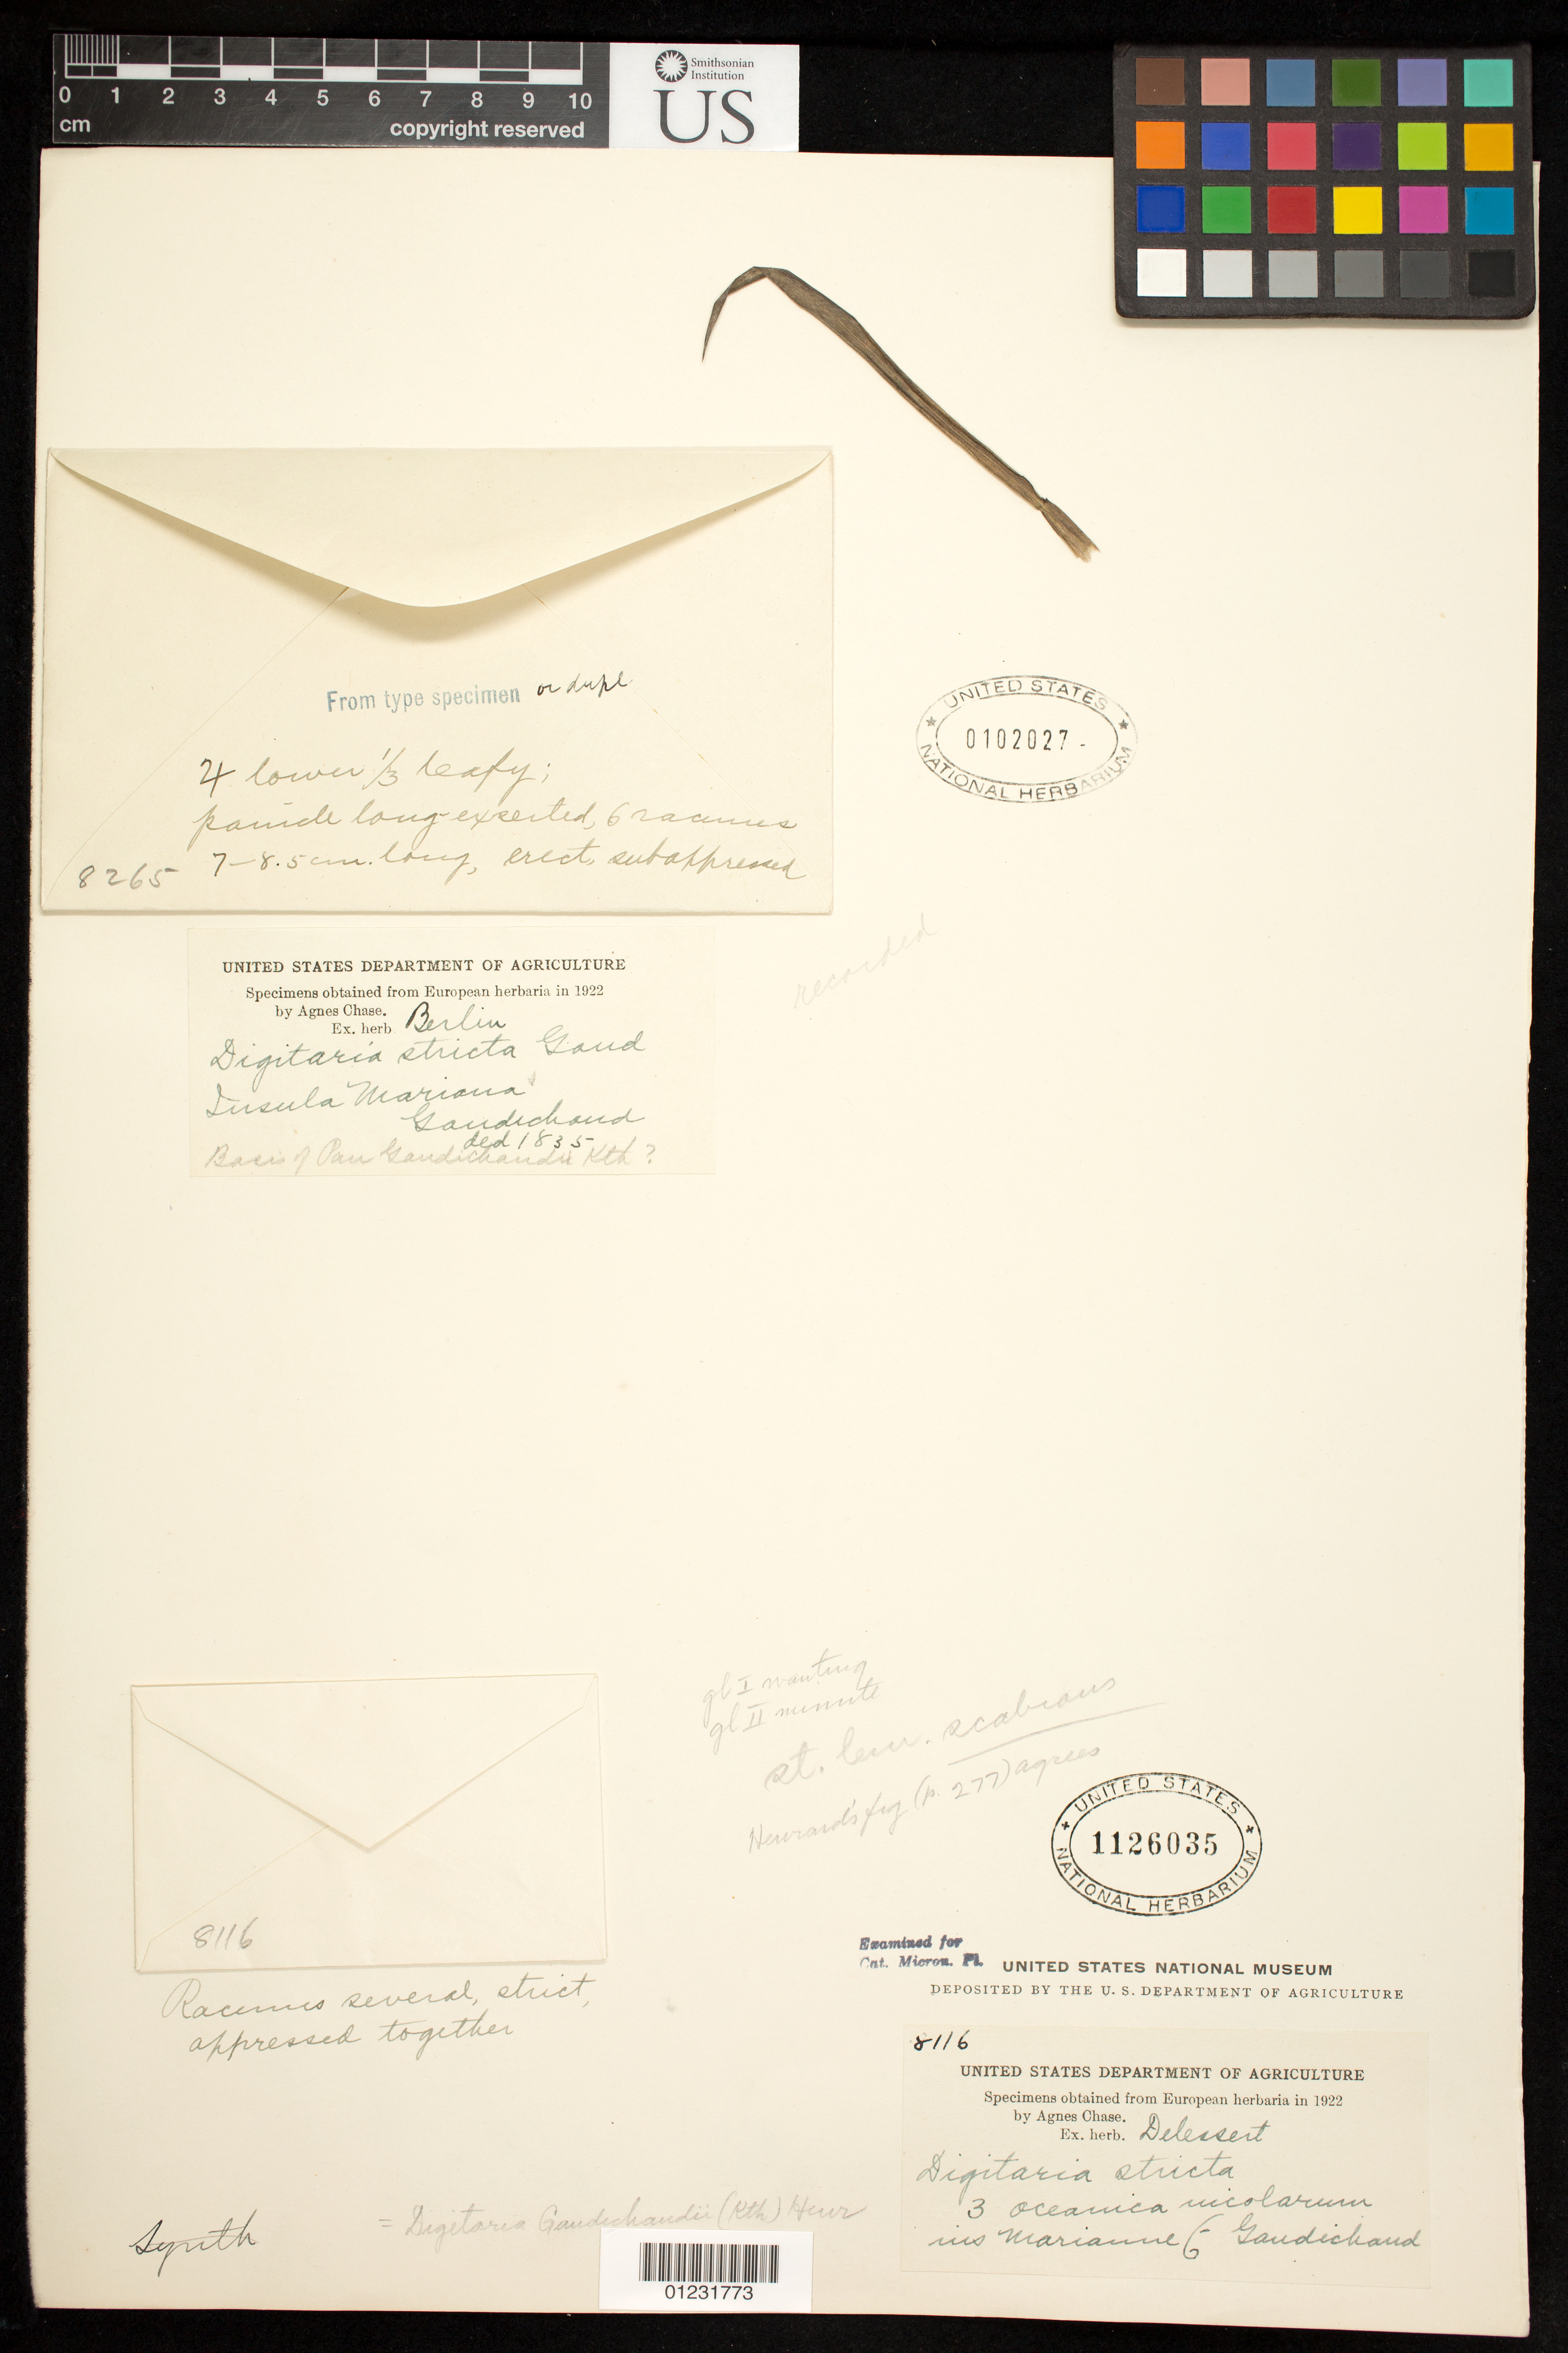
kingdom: Plantae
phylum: Tracheophyta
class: Liliopsida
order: Poales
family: Poaceae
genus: Digitaria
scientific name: Digitaria stricta Gaudich., nom. illeg.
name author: Gaudich.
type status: Type Collection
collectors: C. Gaudichaud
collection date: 1835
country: Northern Mariana Islands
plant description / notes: Fragmentary material of type specimen ex herb. Berlin.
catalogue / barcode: US 102027